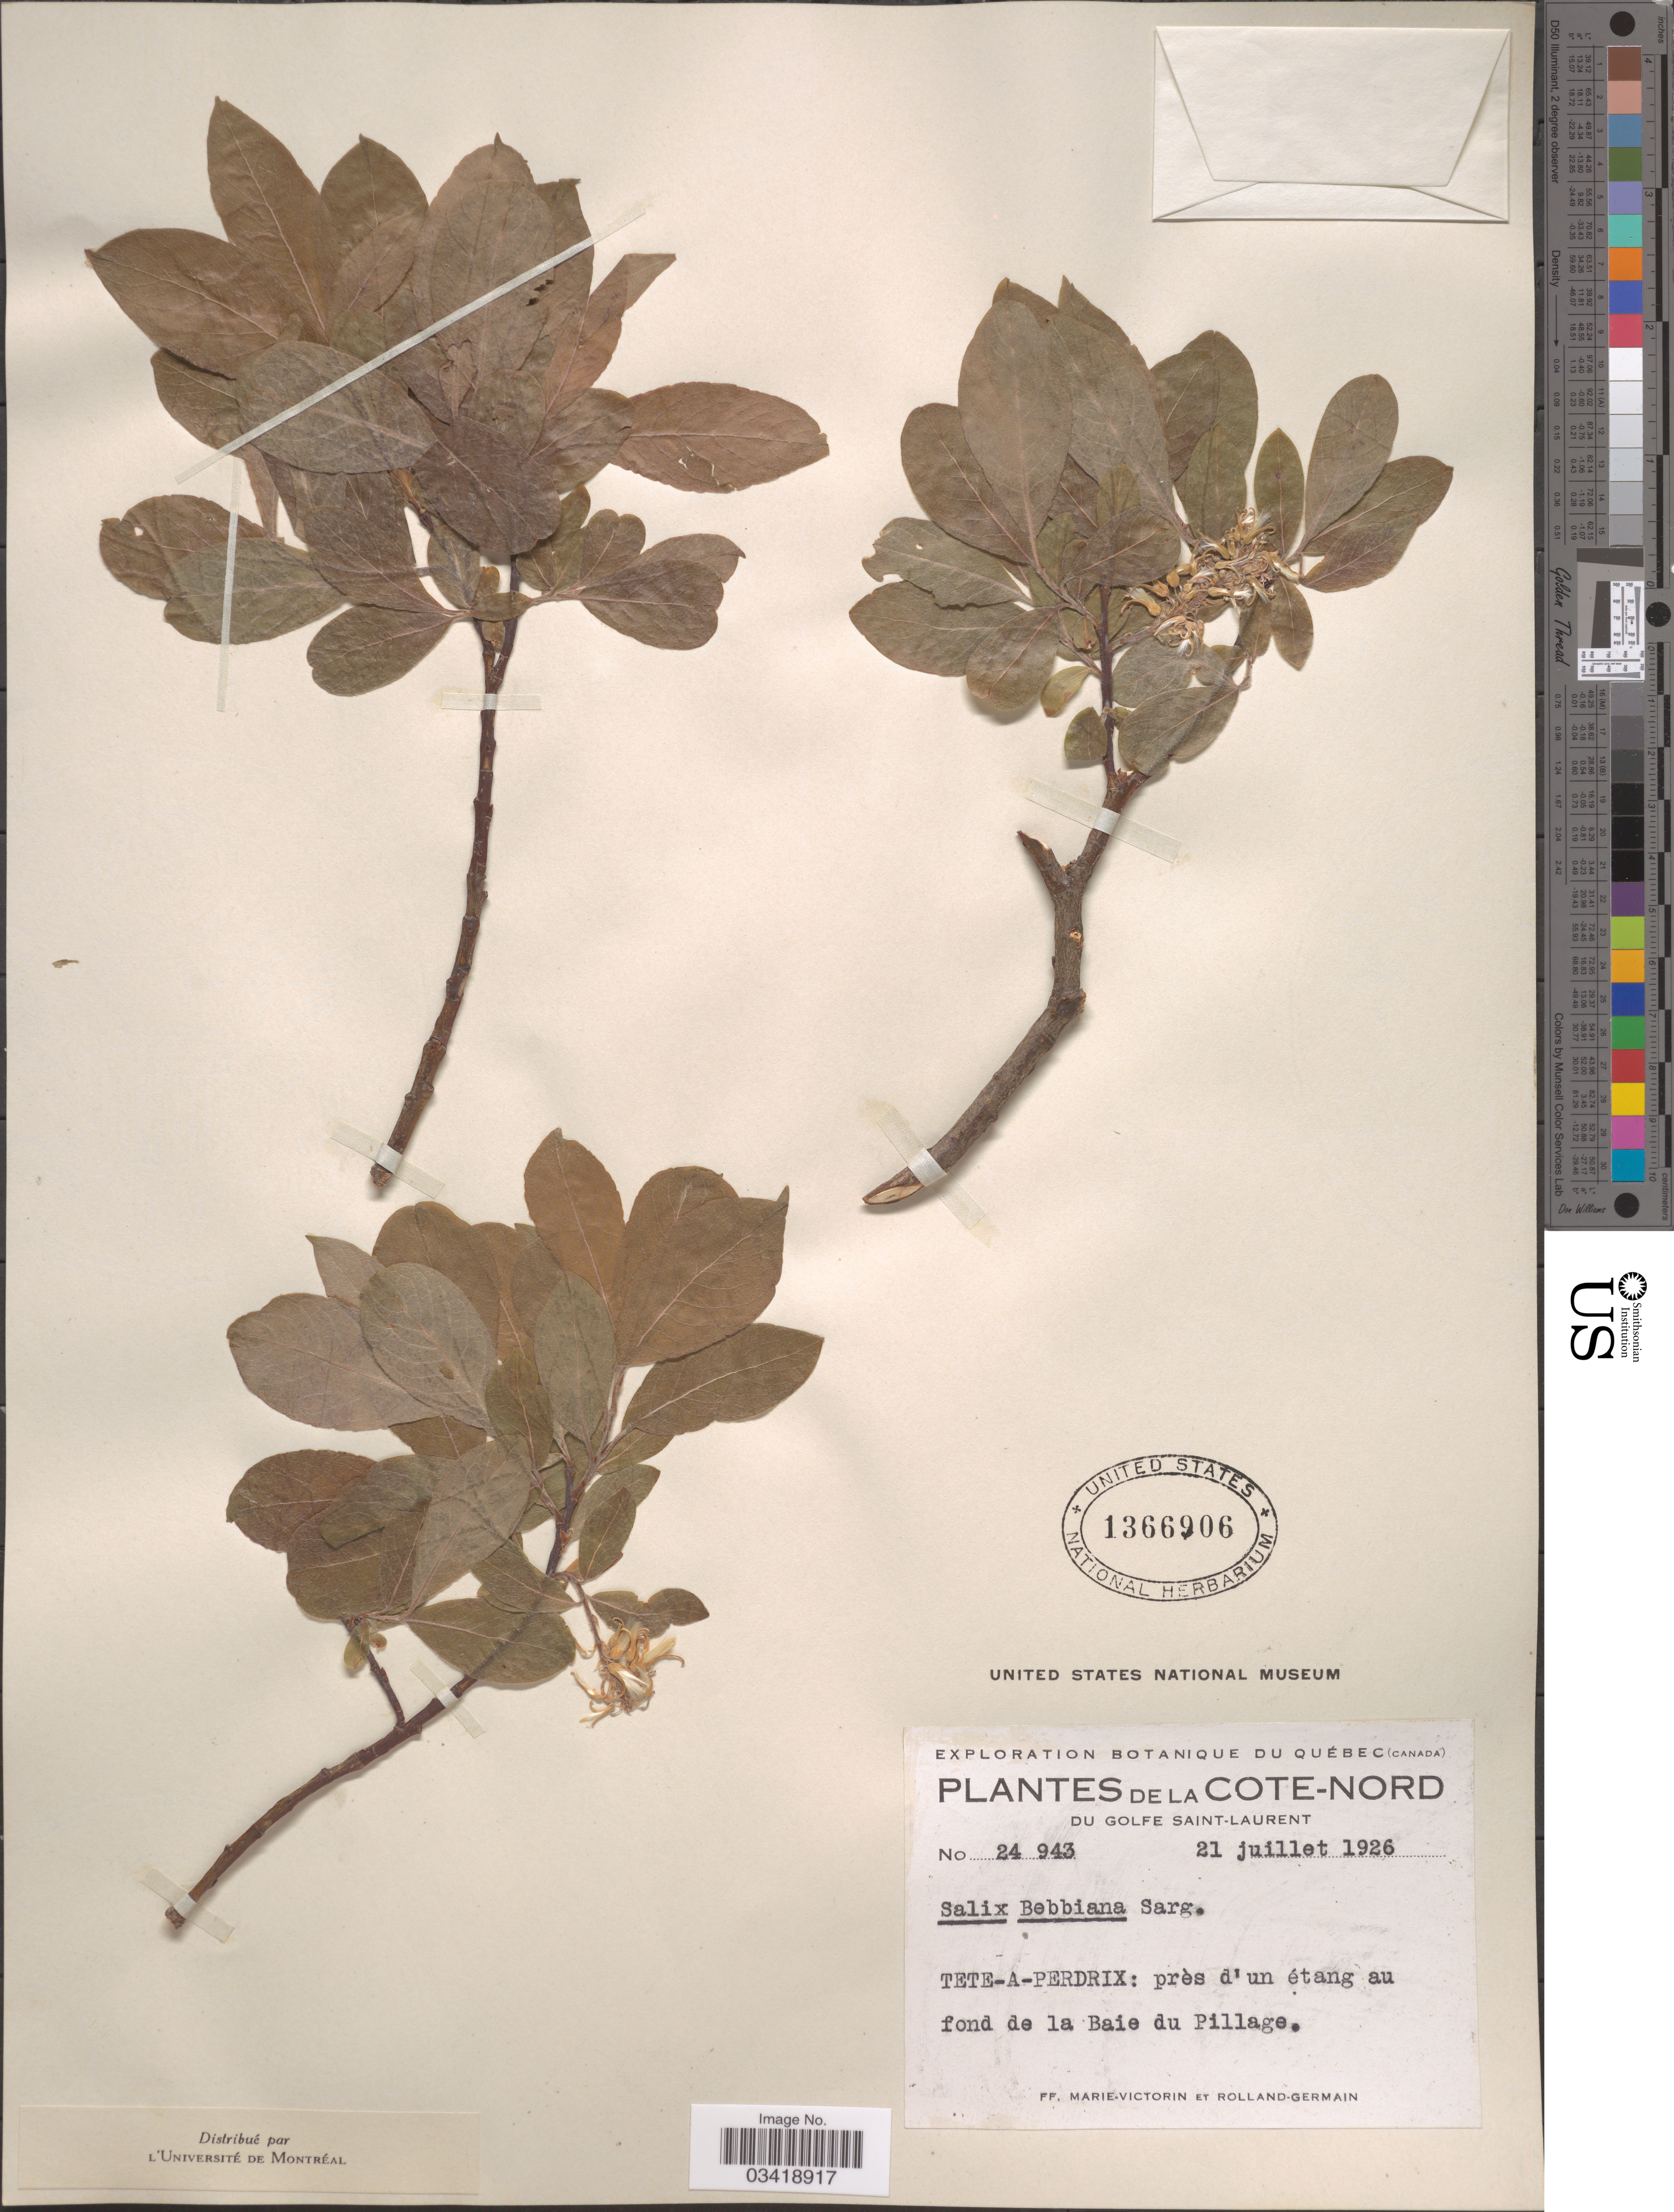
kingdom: Plantae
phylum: Tracheophyta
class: Magnoliopsida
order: Malpighiales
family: Salicaceae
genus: Salix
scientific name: Salix bebbiana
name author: Sarg.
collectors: F. Marie-Victorin & Rolland-Germain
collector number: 24943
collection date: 1926-07-21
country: Canada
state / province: Quebec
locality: La Cote-Nord. Du Golfe Saint-Laurent. Tete-A-Perdrix: près d'un étang au fond de la Baie du Pillage.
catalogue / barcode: US 1366906